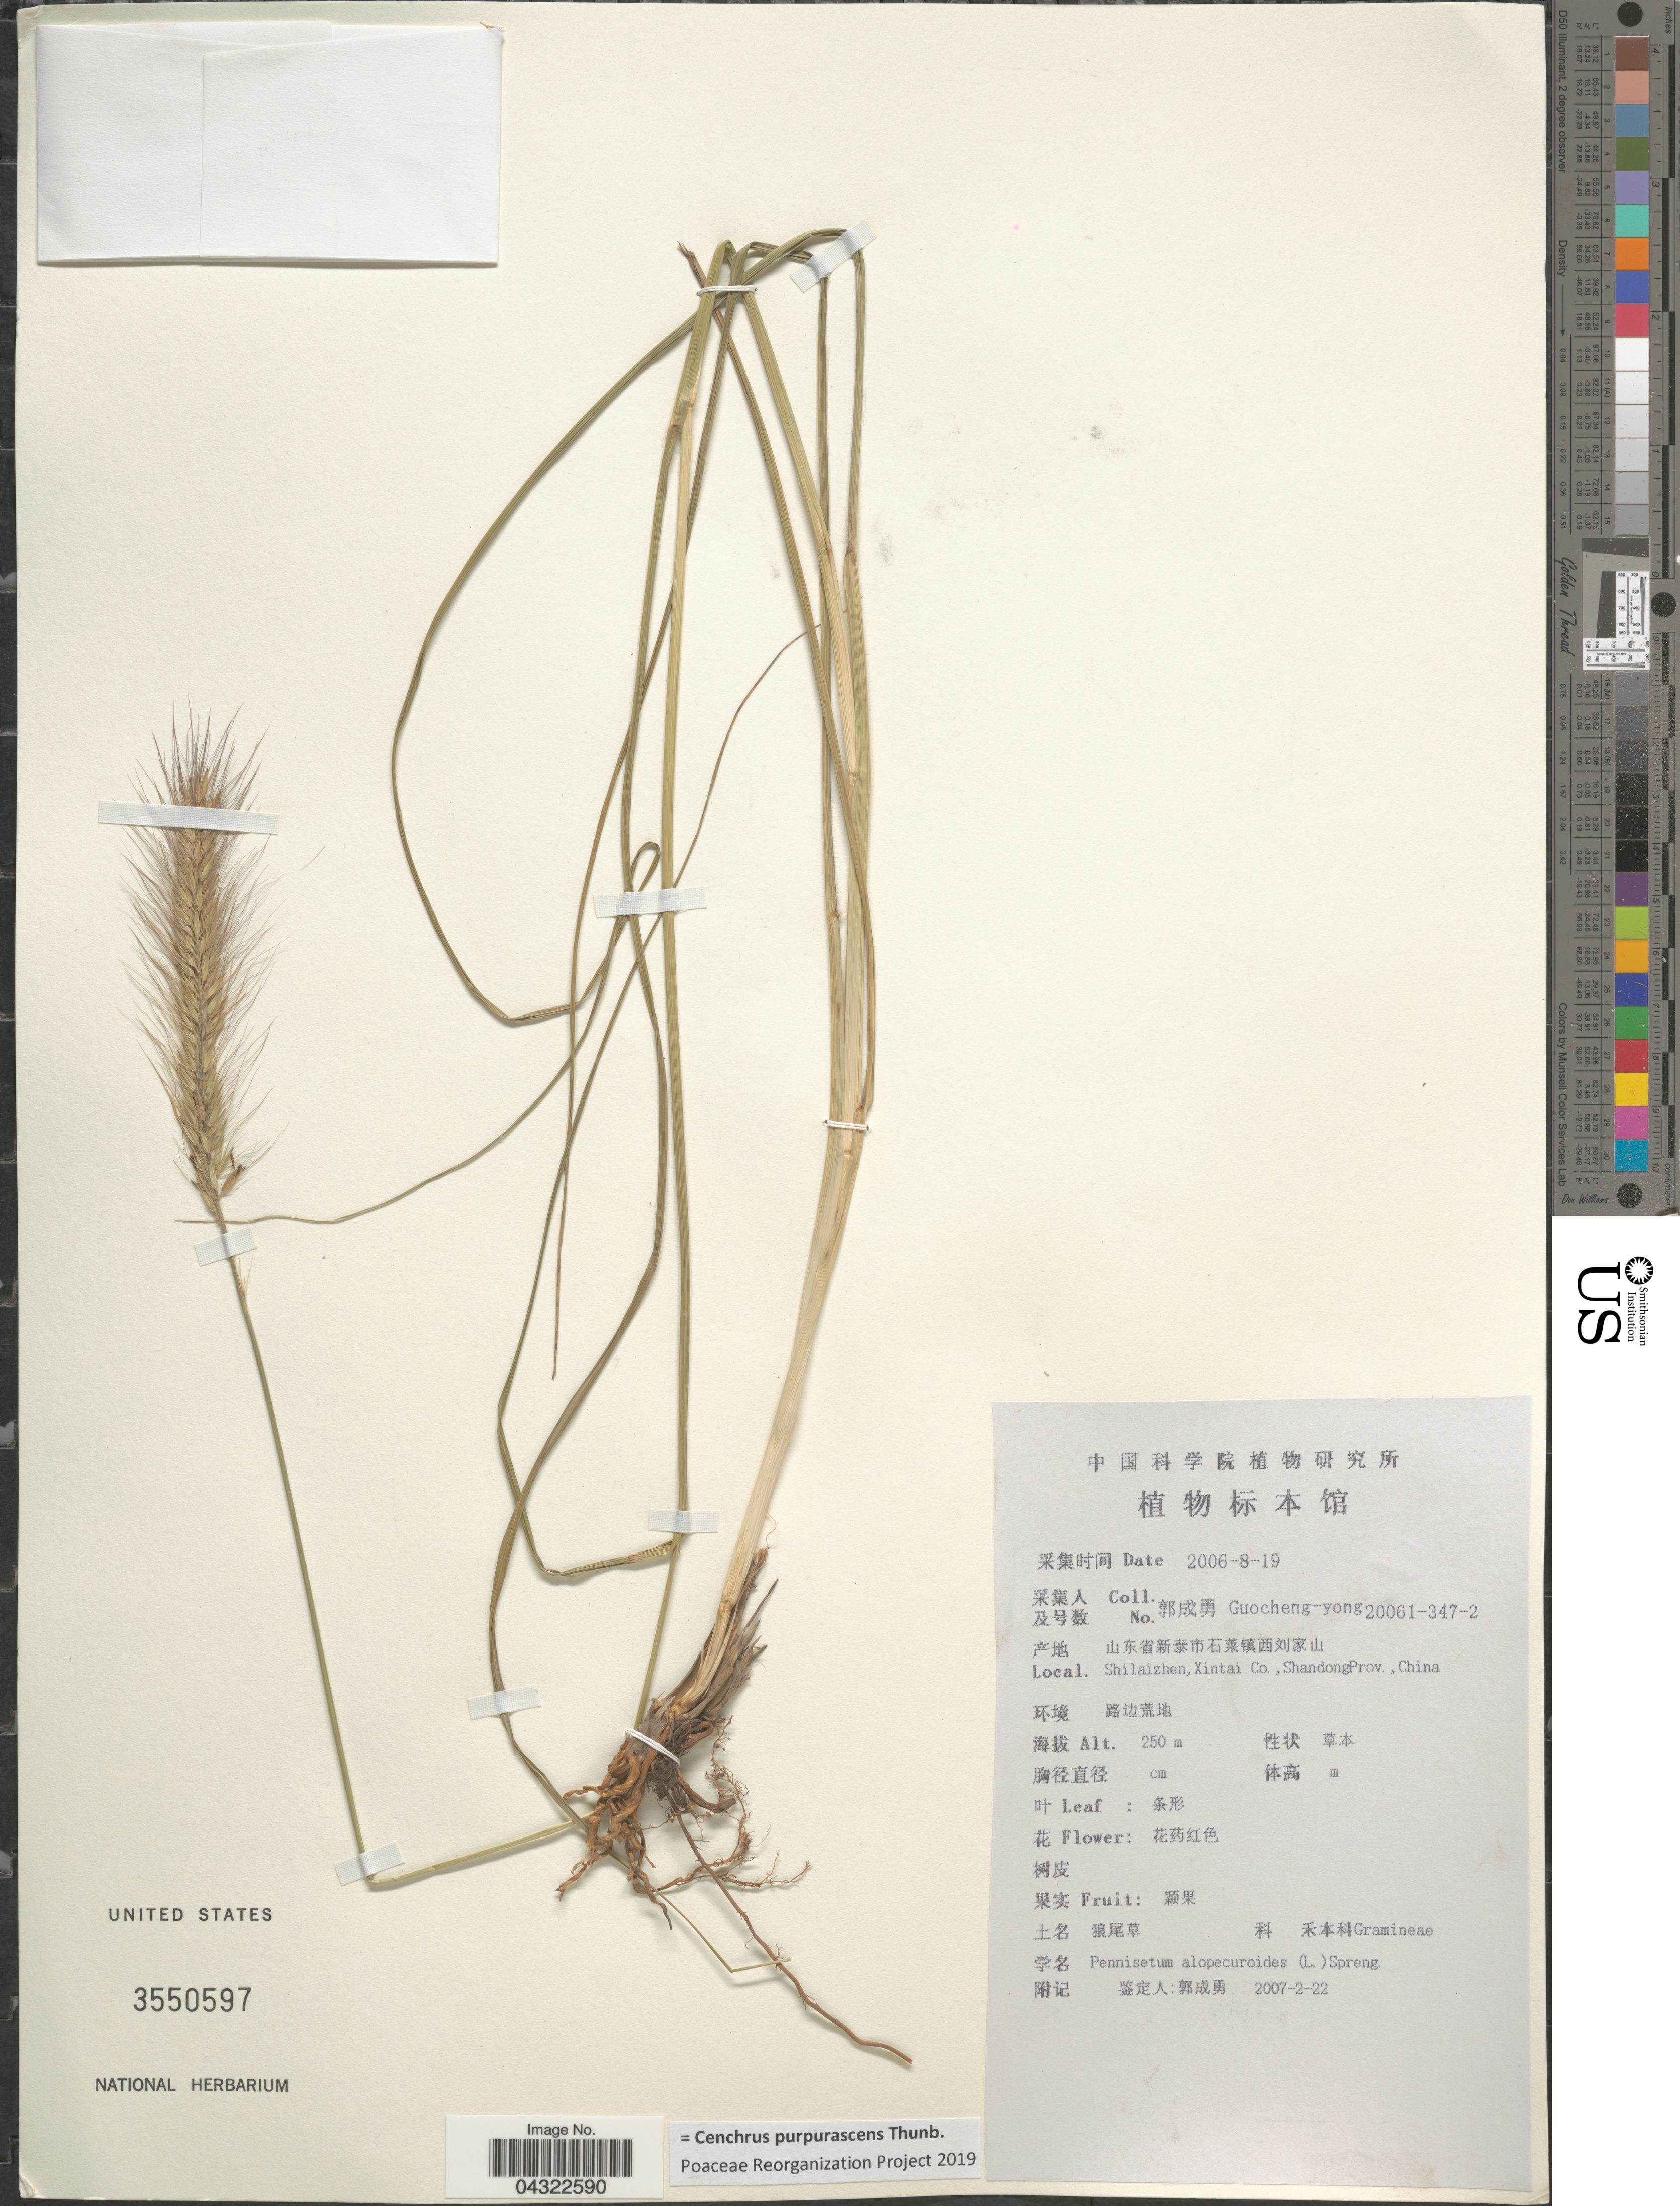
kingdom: Plantae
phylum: Tracheophyta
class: Liliopsida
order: Poales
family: Poaceae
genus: Cenchrus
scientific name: Cenchrus purpurascens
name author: Thunb.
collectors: Guo cheng-yong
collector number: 20061-347-2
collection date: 2006-08-19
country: China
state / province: Shandong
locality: Shilaizhen, Xintai Co.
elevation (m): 250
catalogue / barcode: US 3550597